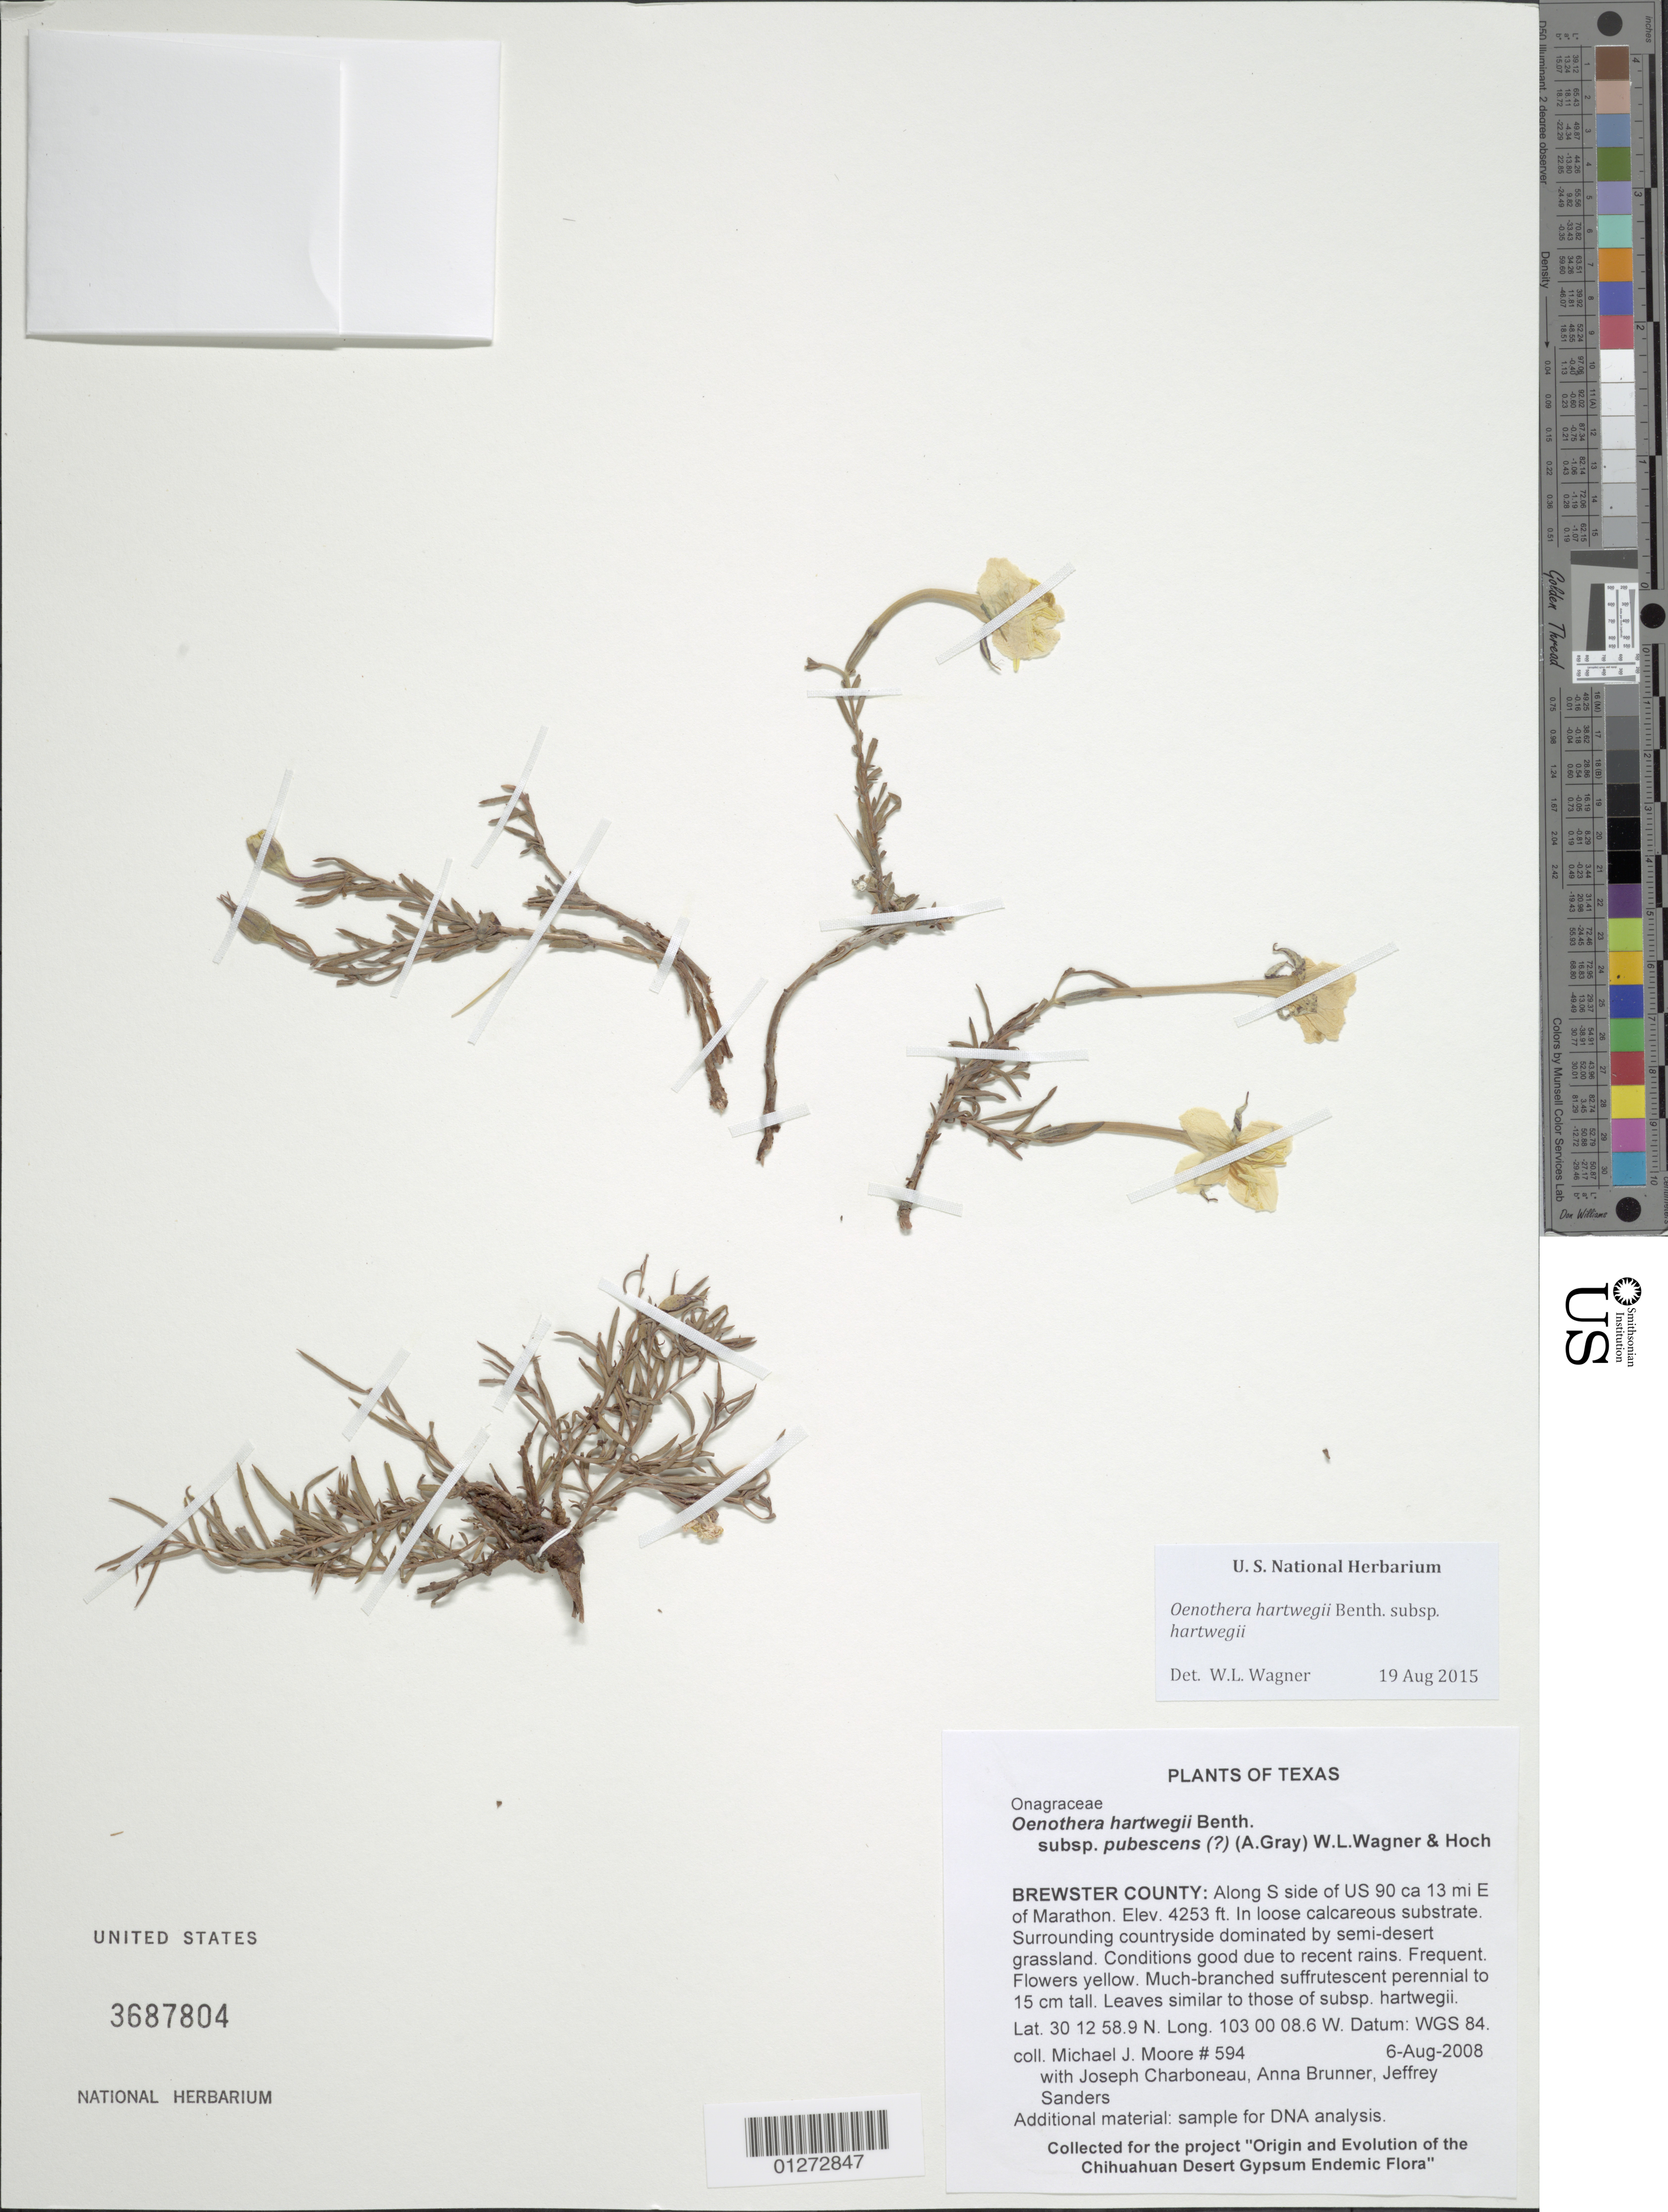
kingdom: Plantae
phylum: Tracheophyta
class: Magnoliopsida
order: Myrtales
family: Onagraceae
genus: Oenothera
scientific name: Oenothera hartwegii subsp. hartwegii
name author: Benth.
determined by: Wagner, W. L., (BOT), Smithsonian Institution - National Museum of Natural History (UNITED STATES)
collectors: M. J. Moore, J. L. M. Charboneau, A. Brunner & J. Sanders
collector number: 594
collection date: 2004-08-05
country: United States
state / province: Texas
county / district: Brewster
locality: Along S side of US 90 ca 13 mi E of Marathon.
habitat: In loose calcareous substrate. Surrounding countryside dominated by semi-desert grassland. Conditions good due to recent rains.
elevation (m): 1296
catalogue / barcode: US 3687804